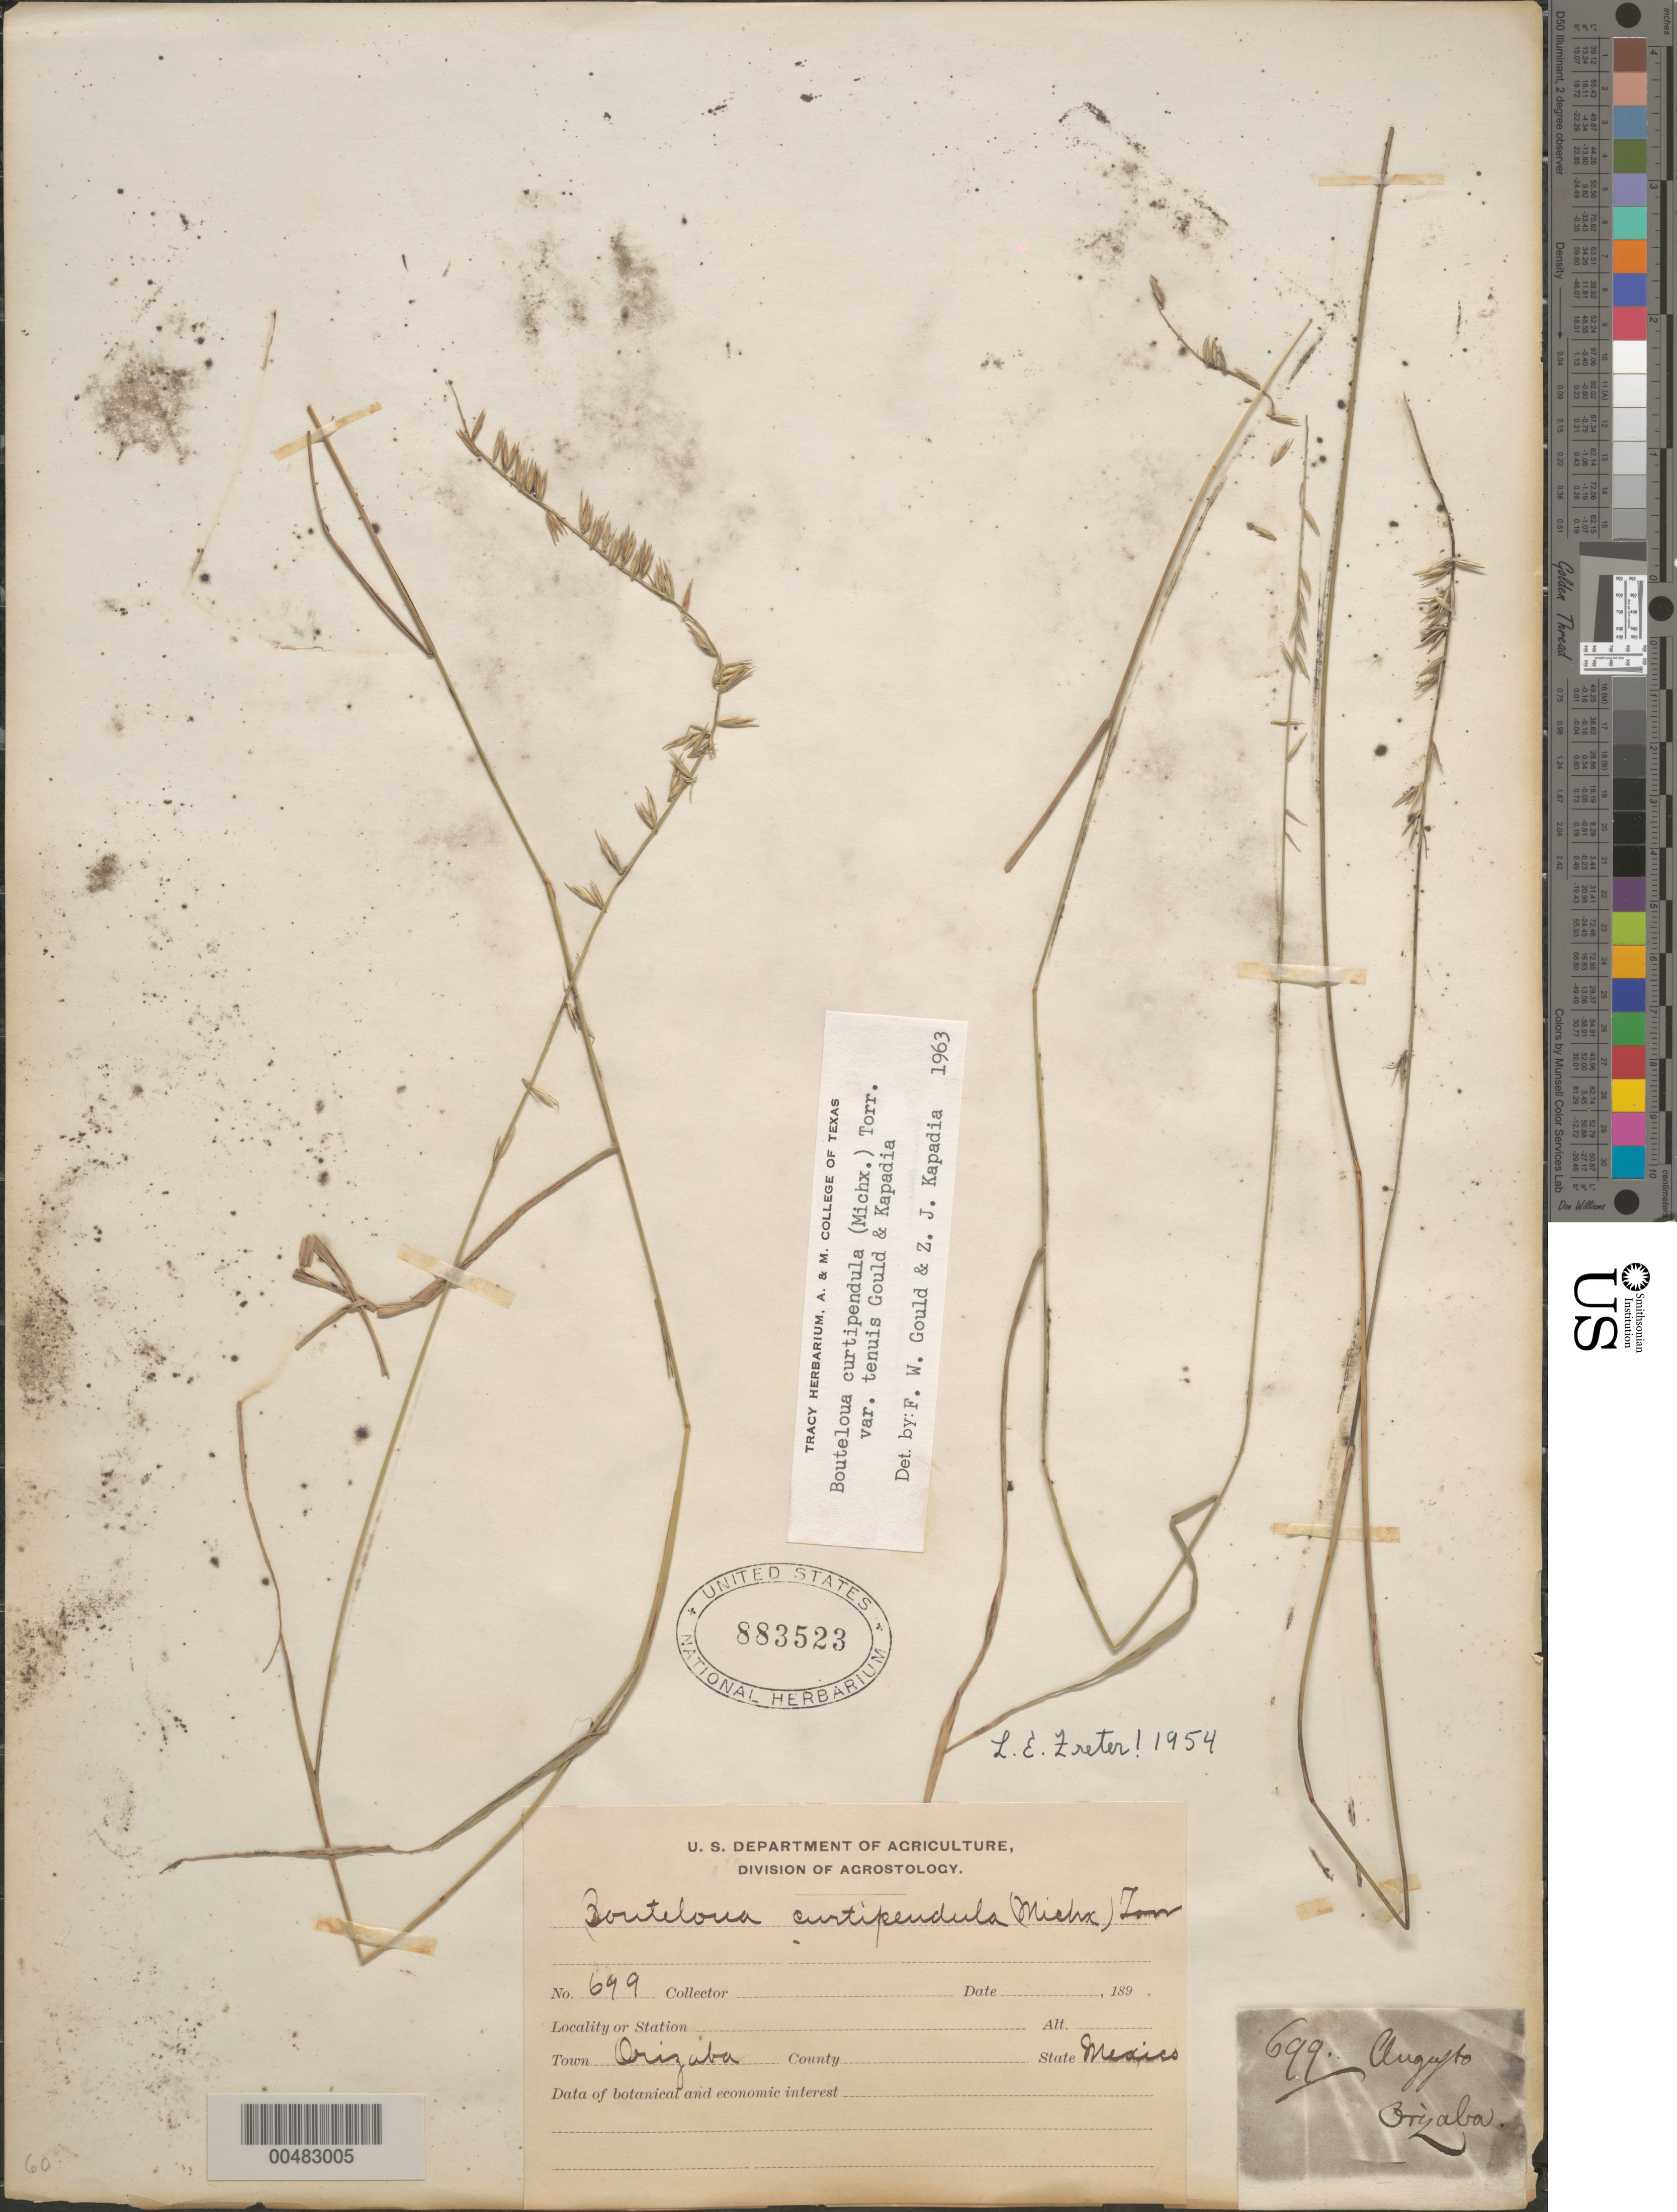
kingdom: Plantae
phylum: Tracheophyta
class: Liliopsida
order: Poales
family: Poaceae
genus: Bouteloua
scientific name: Bouteloua curtipendula var. tenuis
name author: Gould & Kapadia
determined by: Gould, F. W.; Kapadia, Zarir J.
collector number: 699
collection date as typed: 189?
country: Mexico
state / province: Veracruz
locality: Orizaba, Auguyte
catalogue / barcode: US 883523